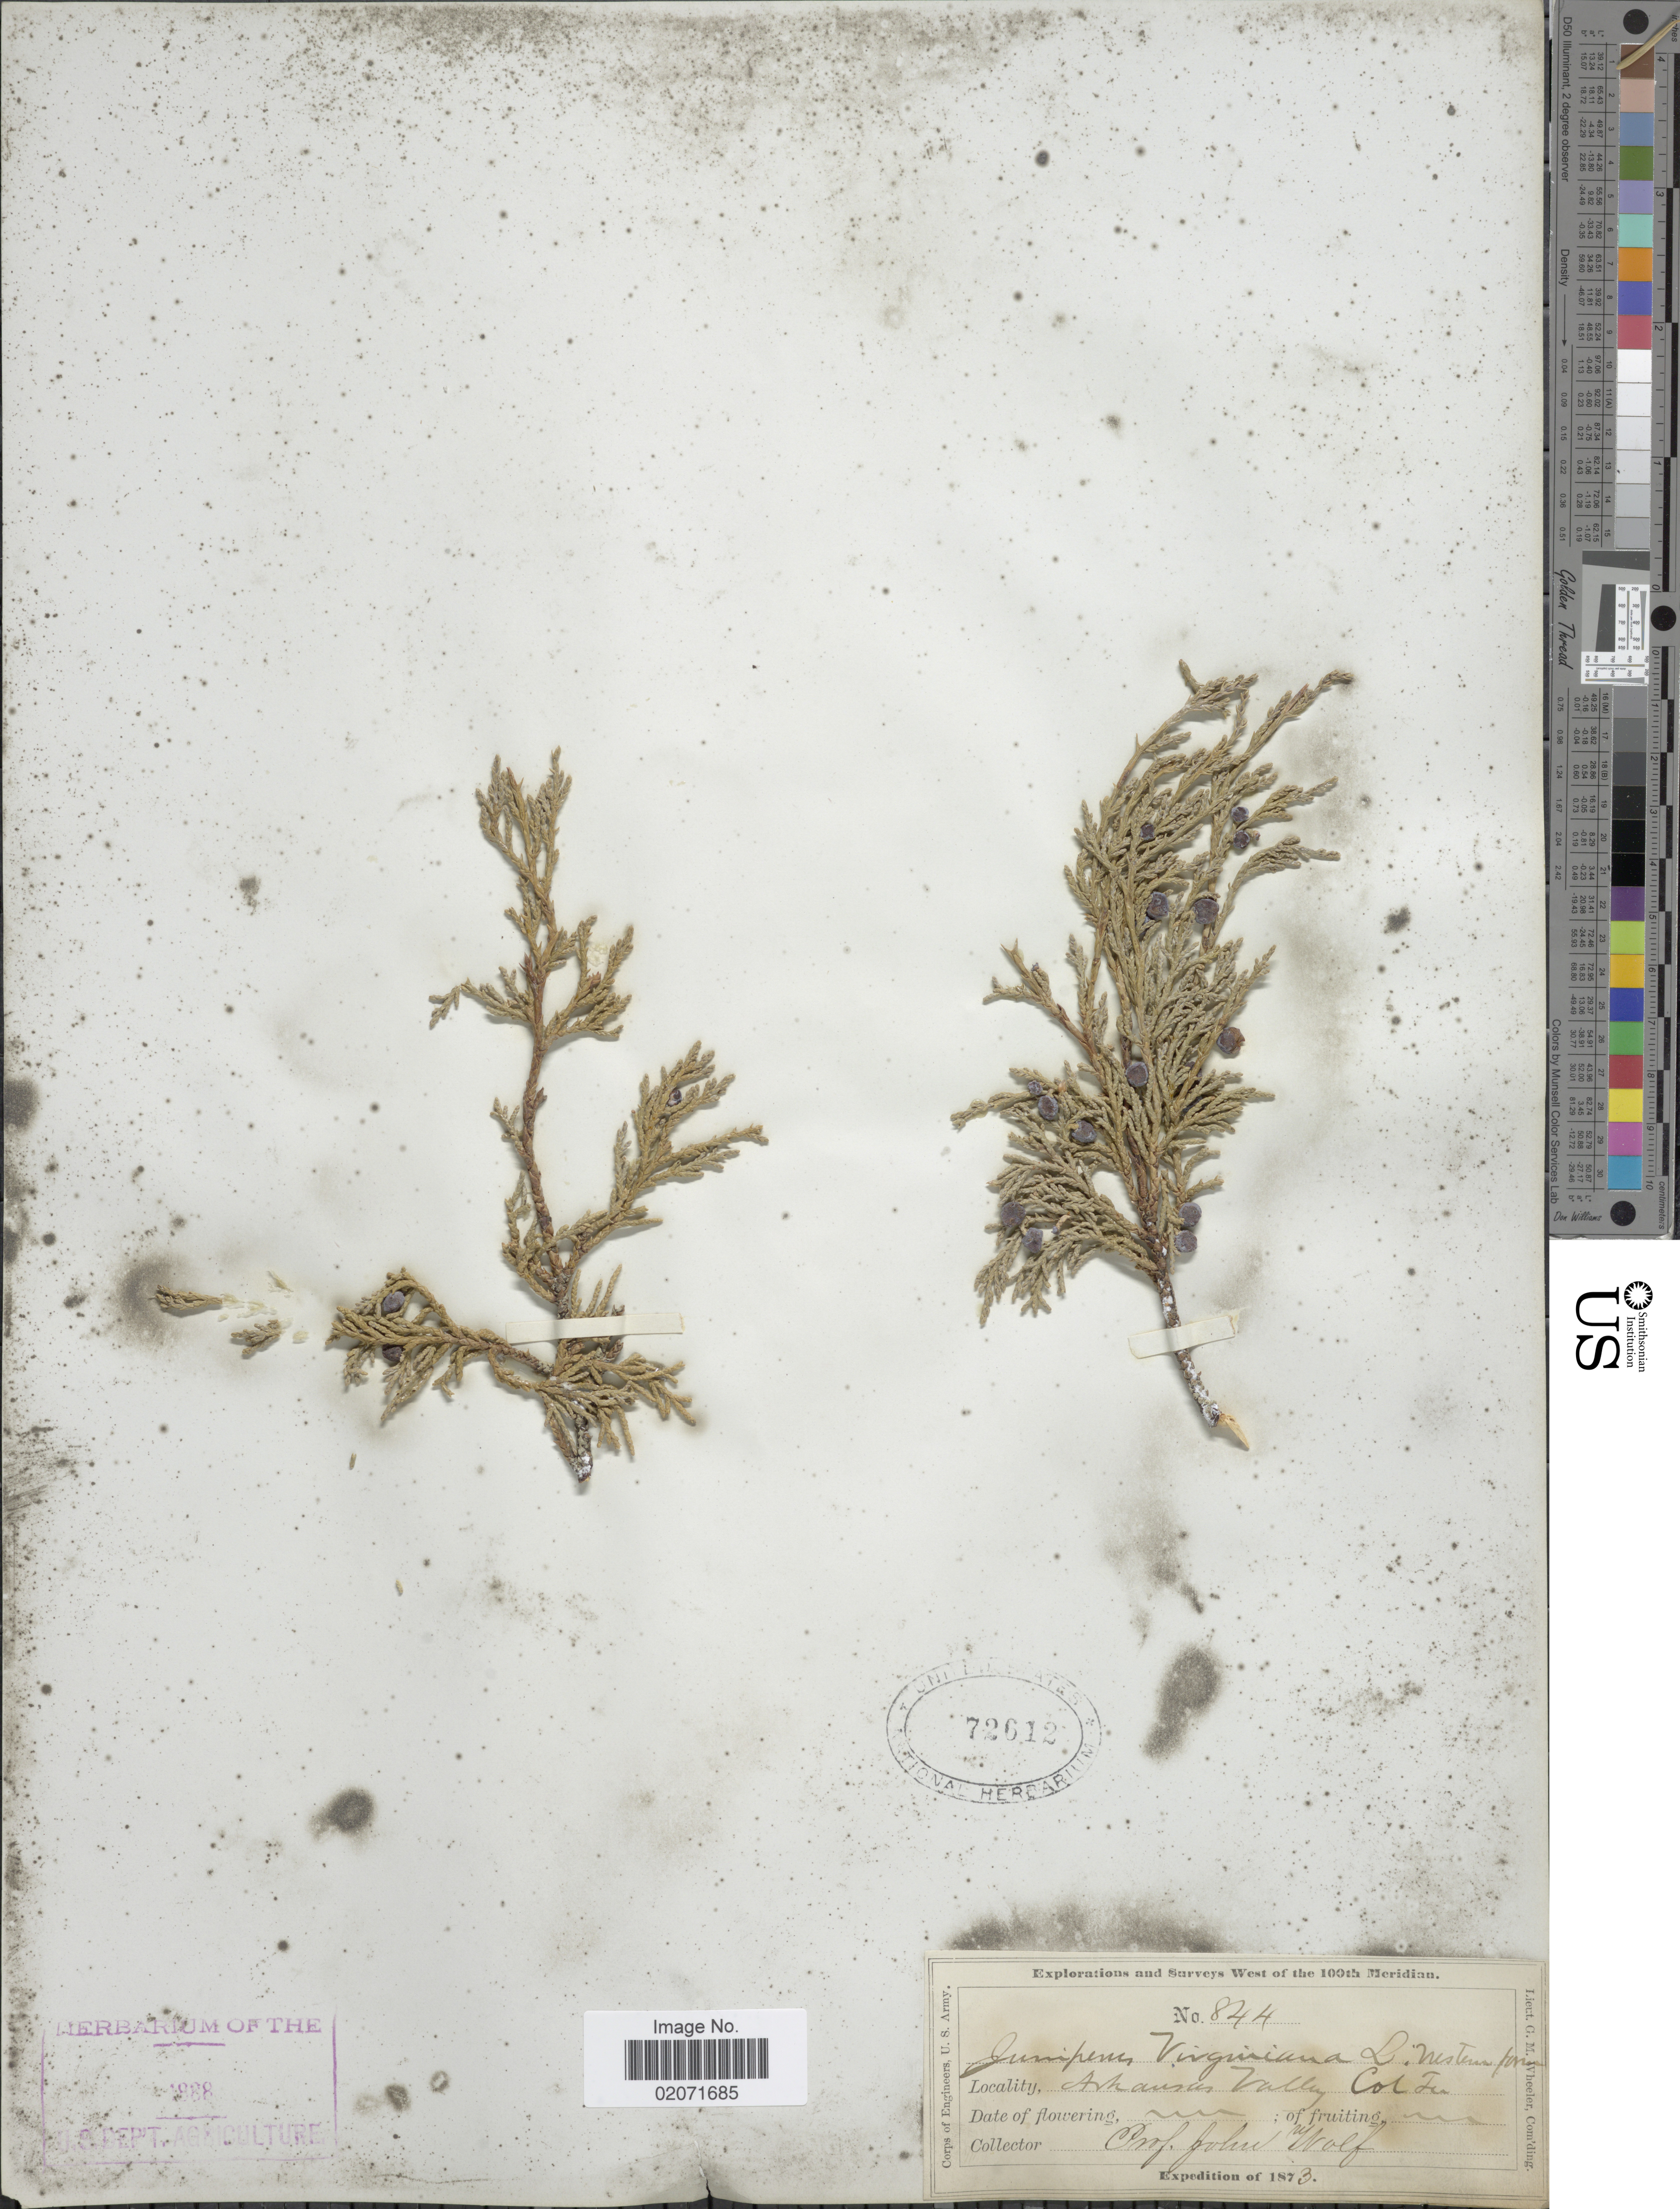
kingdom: Plantae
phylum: Tracheophyta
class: Pinopsida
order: Pinales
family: Cupressaceae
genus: Juniperus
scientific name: Juniperus scopulorum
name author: Sarg.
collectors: J. Wolf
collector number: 824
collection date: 1873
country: United States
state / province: Colorado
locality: Arkansas Valley Col Ter.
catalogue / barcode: US 72612